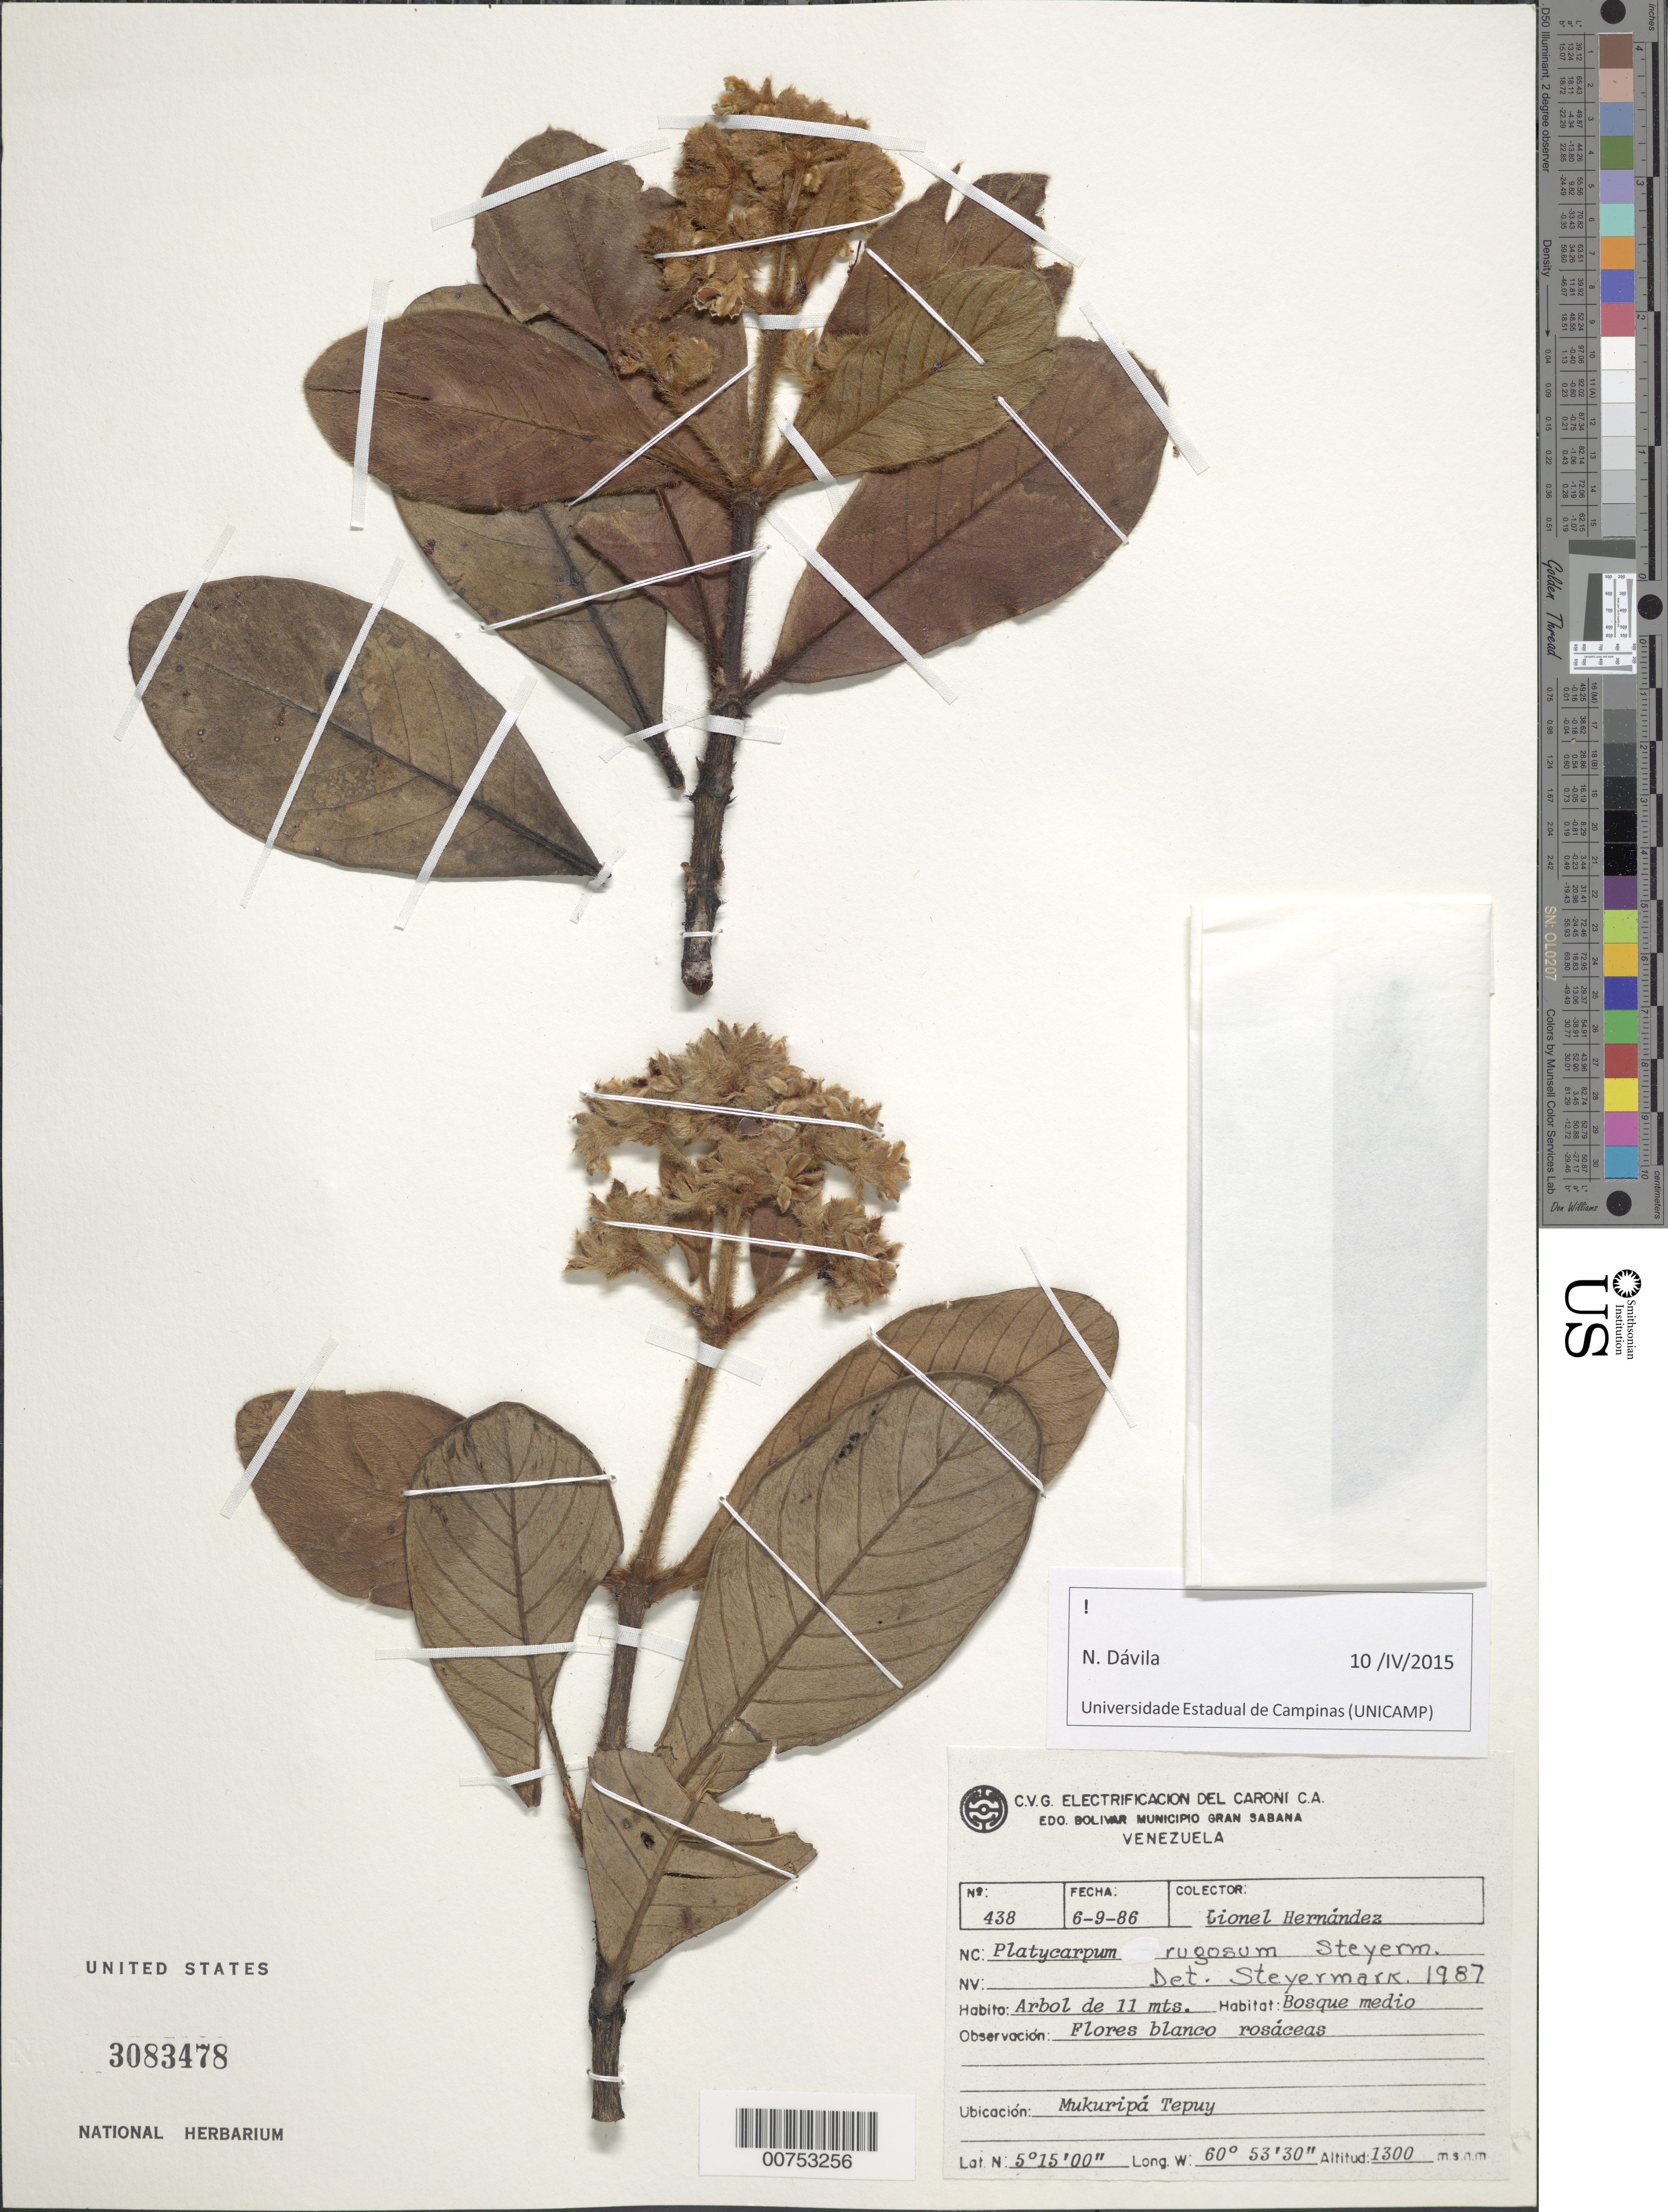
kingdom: Plantae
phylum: Tracheophyta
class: Magnoliopsida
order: Gentianales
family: Rubiaceae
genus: Platycarpum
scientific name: Platycarpum rugosum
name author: Steyerm.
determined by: Steyermark, Julian A., (VEN)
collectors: L. Hernández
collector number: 438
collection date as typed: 6-Sep-86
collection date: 1986-09-06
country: Venezuela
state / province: Bolívar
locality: Gran Sabana, Mukuripá Tepuy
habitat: Bosque medio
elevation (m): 1300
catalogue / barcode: US 3083478